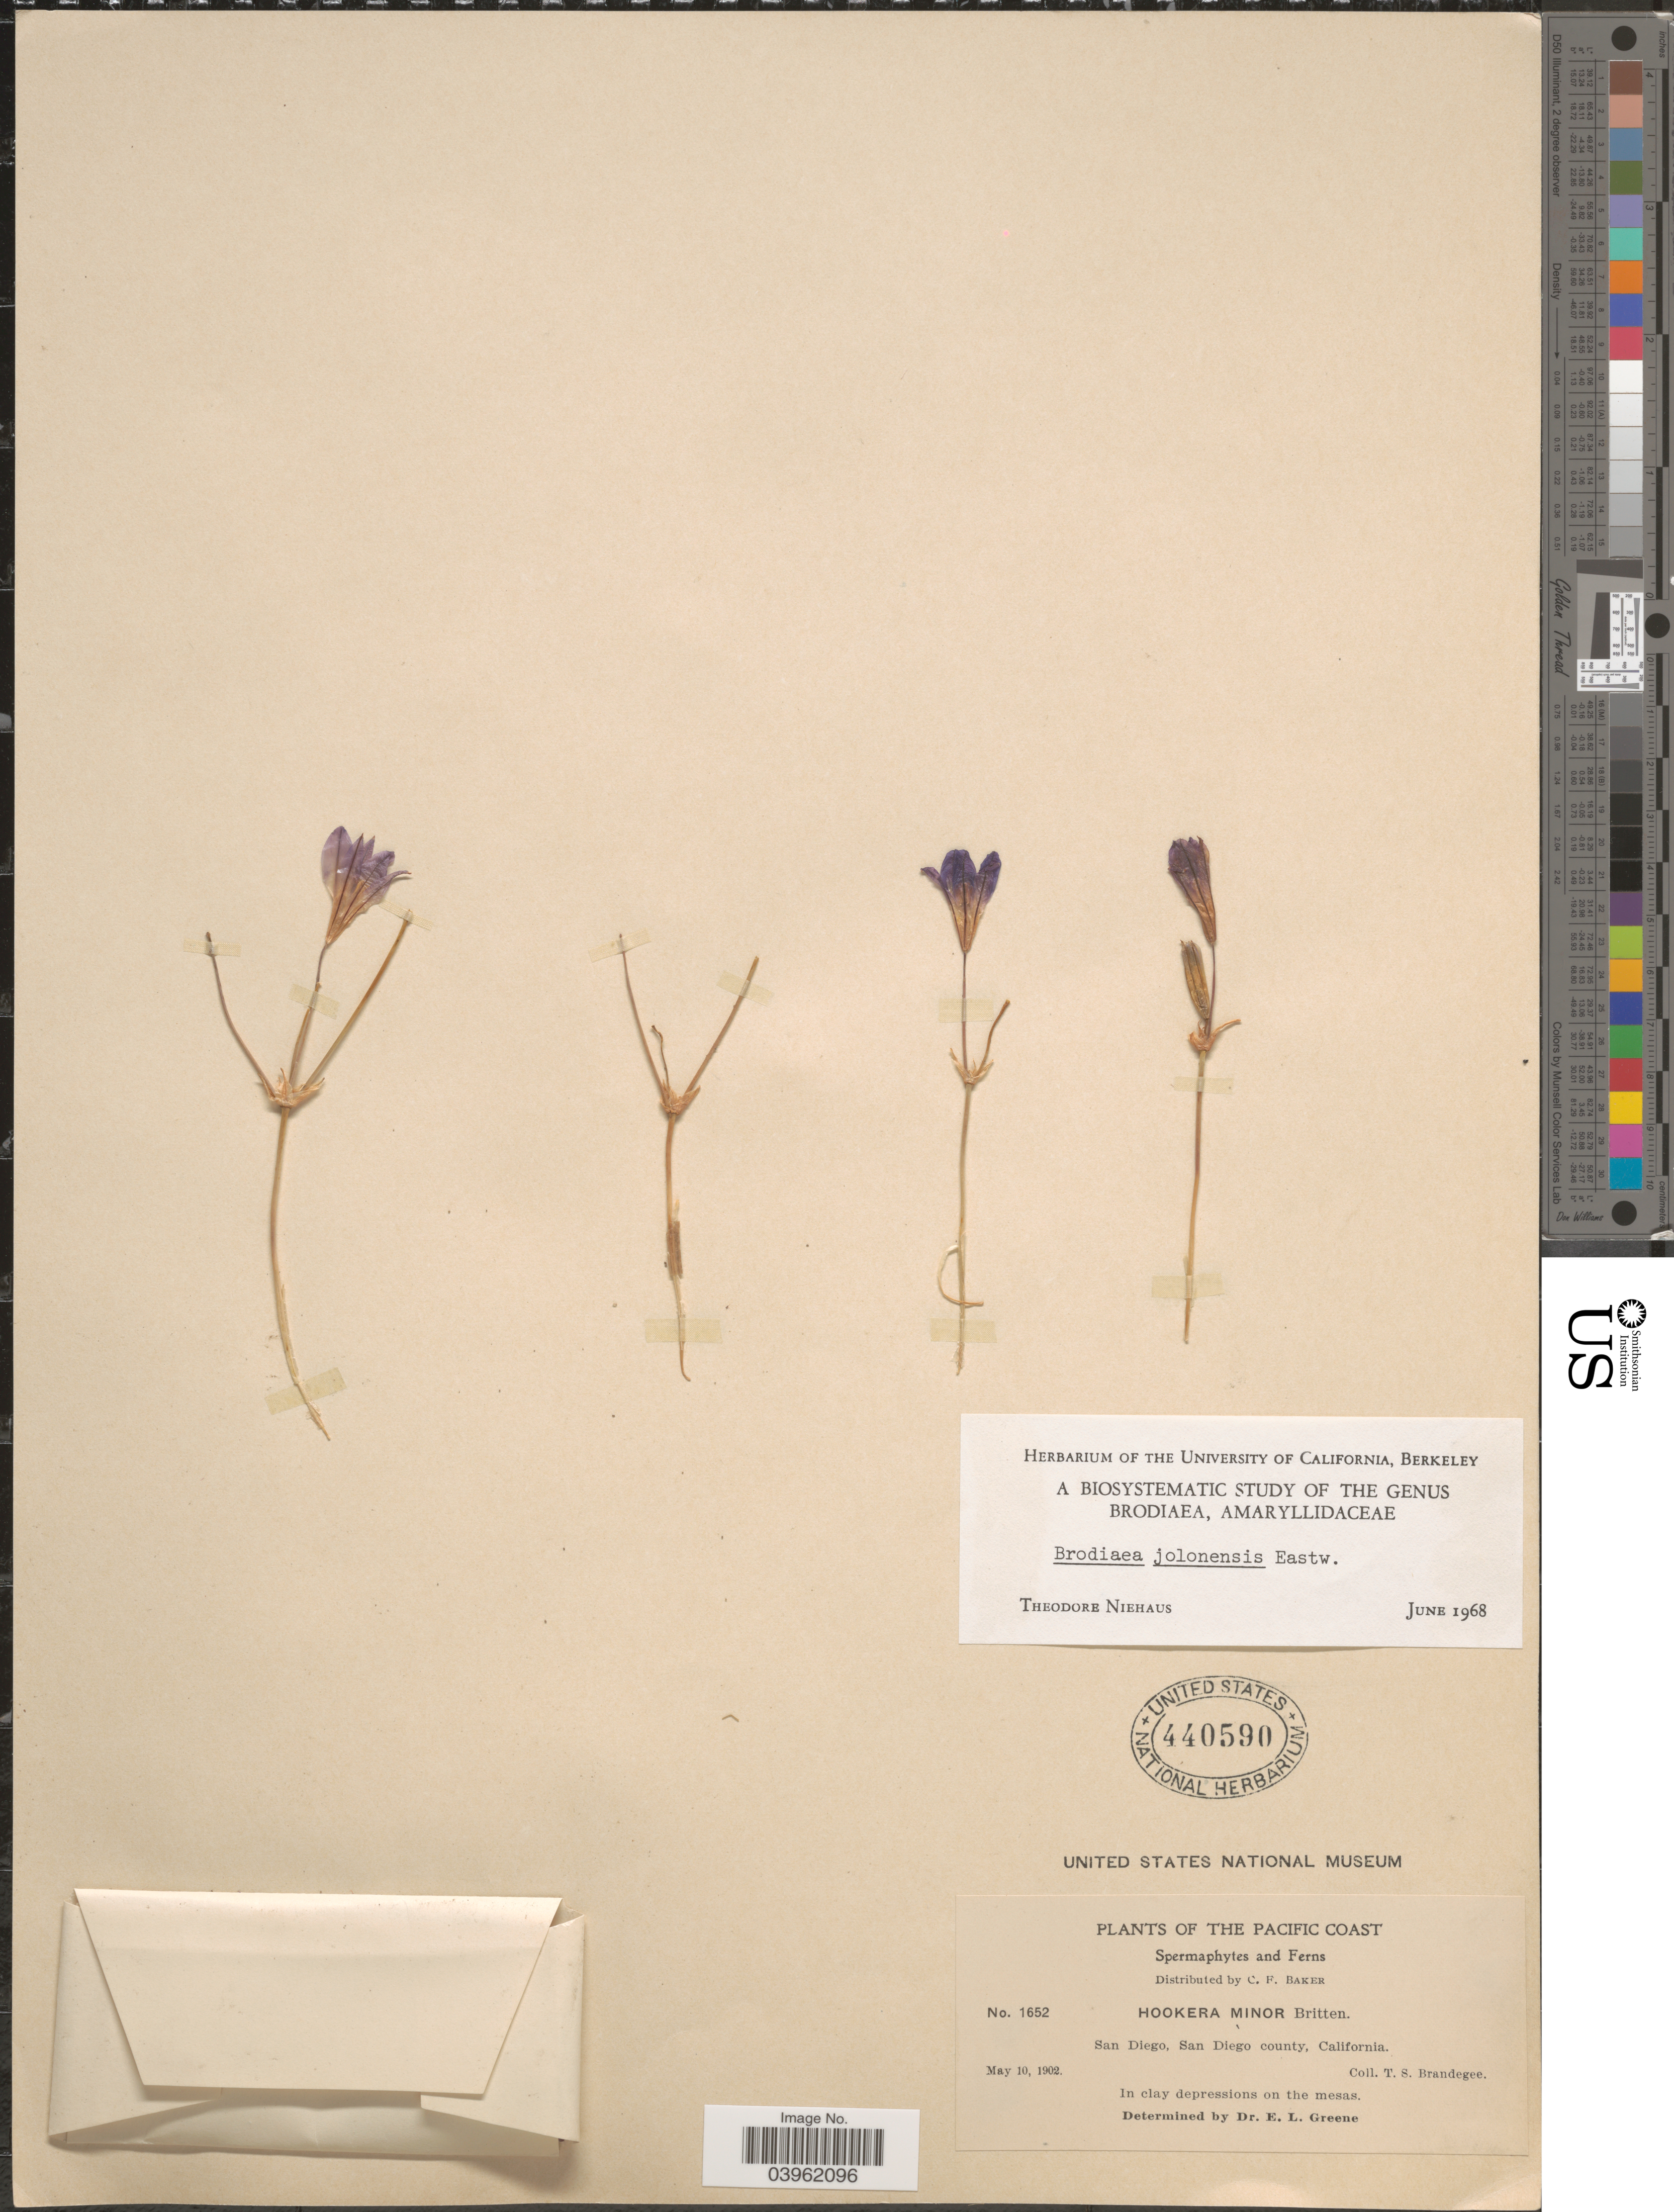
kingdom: Plantae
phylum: Tracheophyta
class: Liliopsida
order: Asparagales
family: Asparagaceae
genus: Brodiaea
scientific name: Brodiaea jolonensis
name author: Eastw.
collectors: T. S. Brandegee (herbarium)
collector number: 1652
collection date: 1902-05-10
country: United States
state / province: California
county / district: San Diego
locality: The Pacific Coast. San Diego, San Diego county.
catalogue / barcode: US 440590